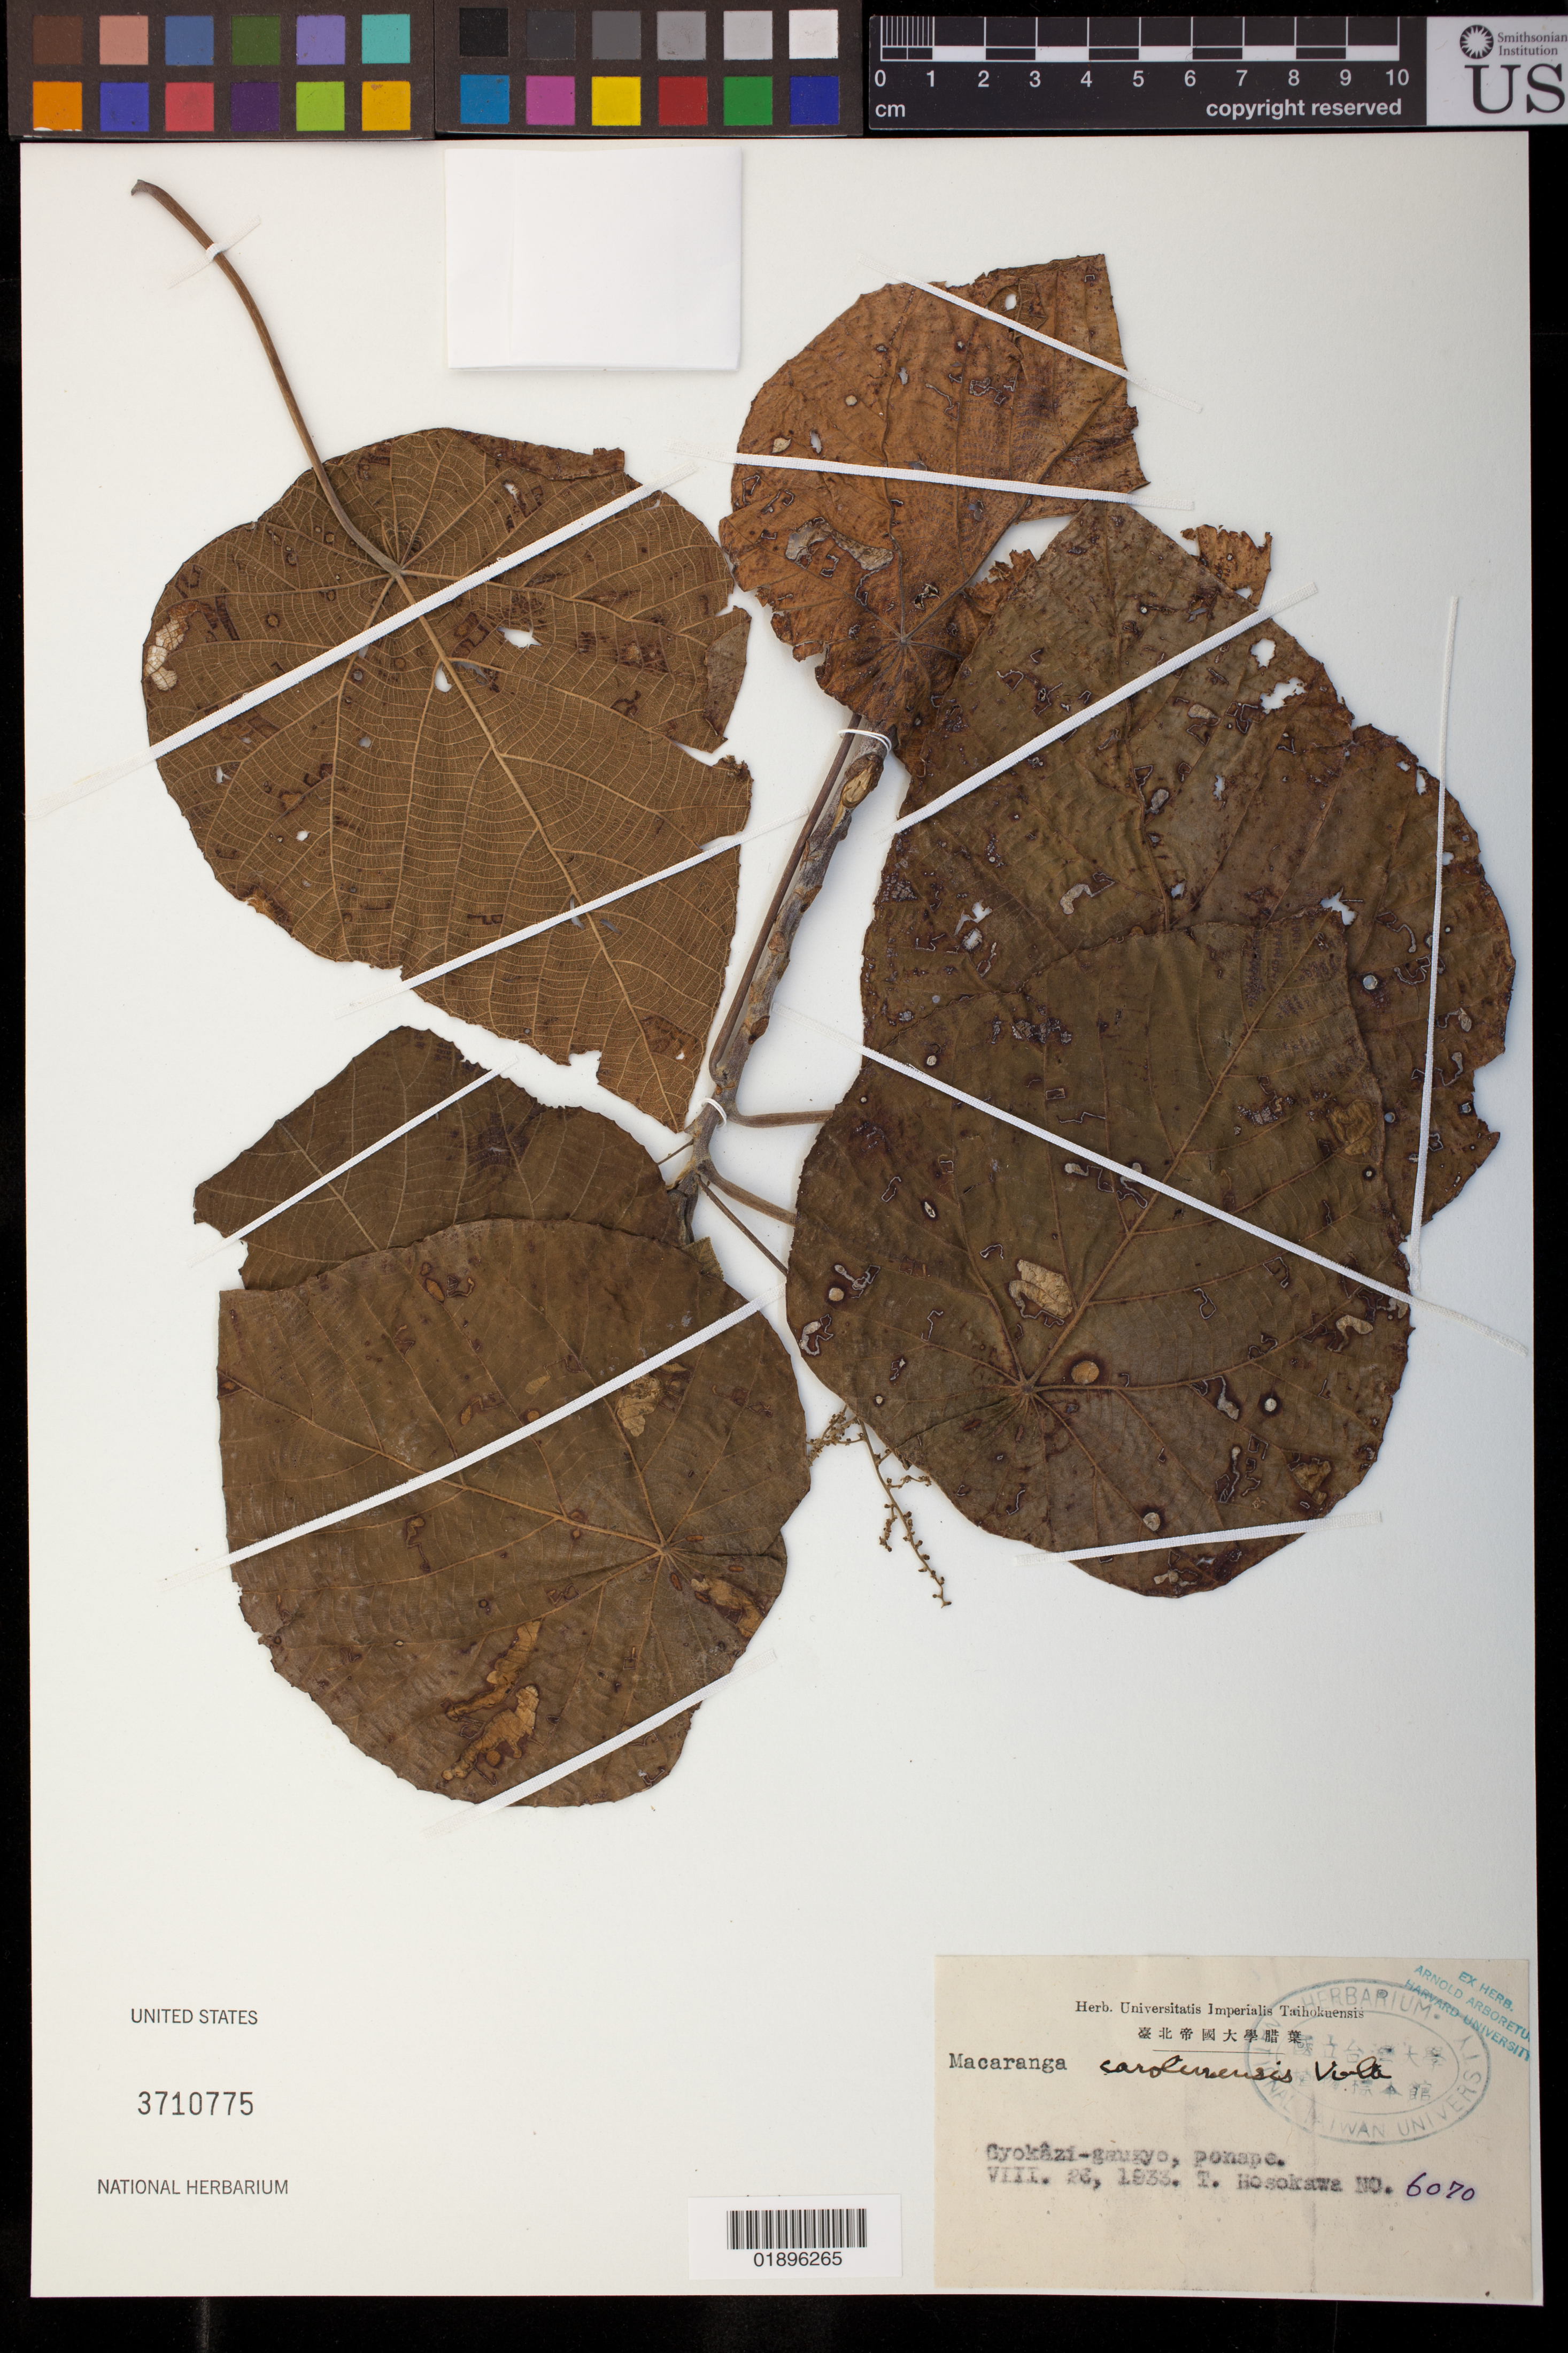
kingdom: Plantae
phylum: Tracheophyta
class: Magnoliopsida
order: Malpighiales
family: Euphorbiaceae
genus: Macaranga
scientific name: Macaranga carolinensis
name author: Volkens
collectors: T. Hosokawa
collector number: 6070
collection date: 1933-08-26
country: Micronesia, Federated States of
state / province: Pohnpei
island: Pohnpei [Ponape]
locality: Gyokazi - Gaugyo, Ponape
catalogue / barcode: US 3710775